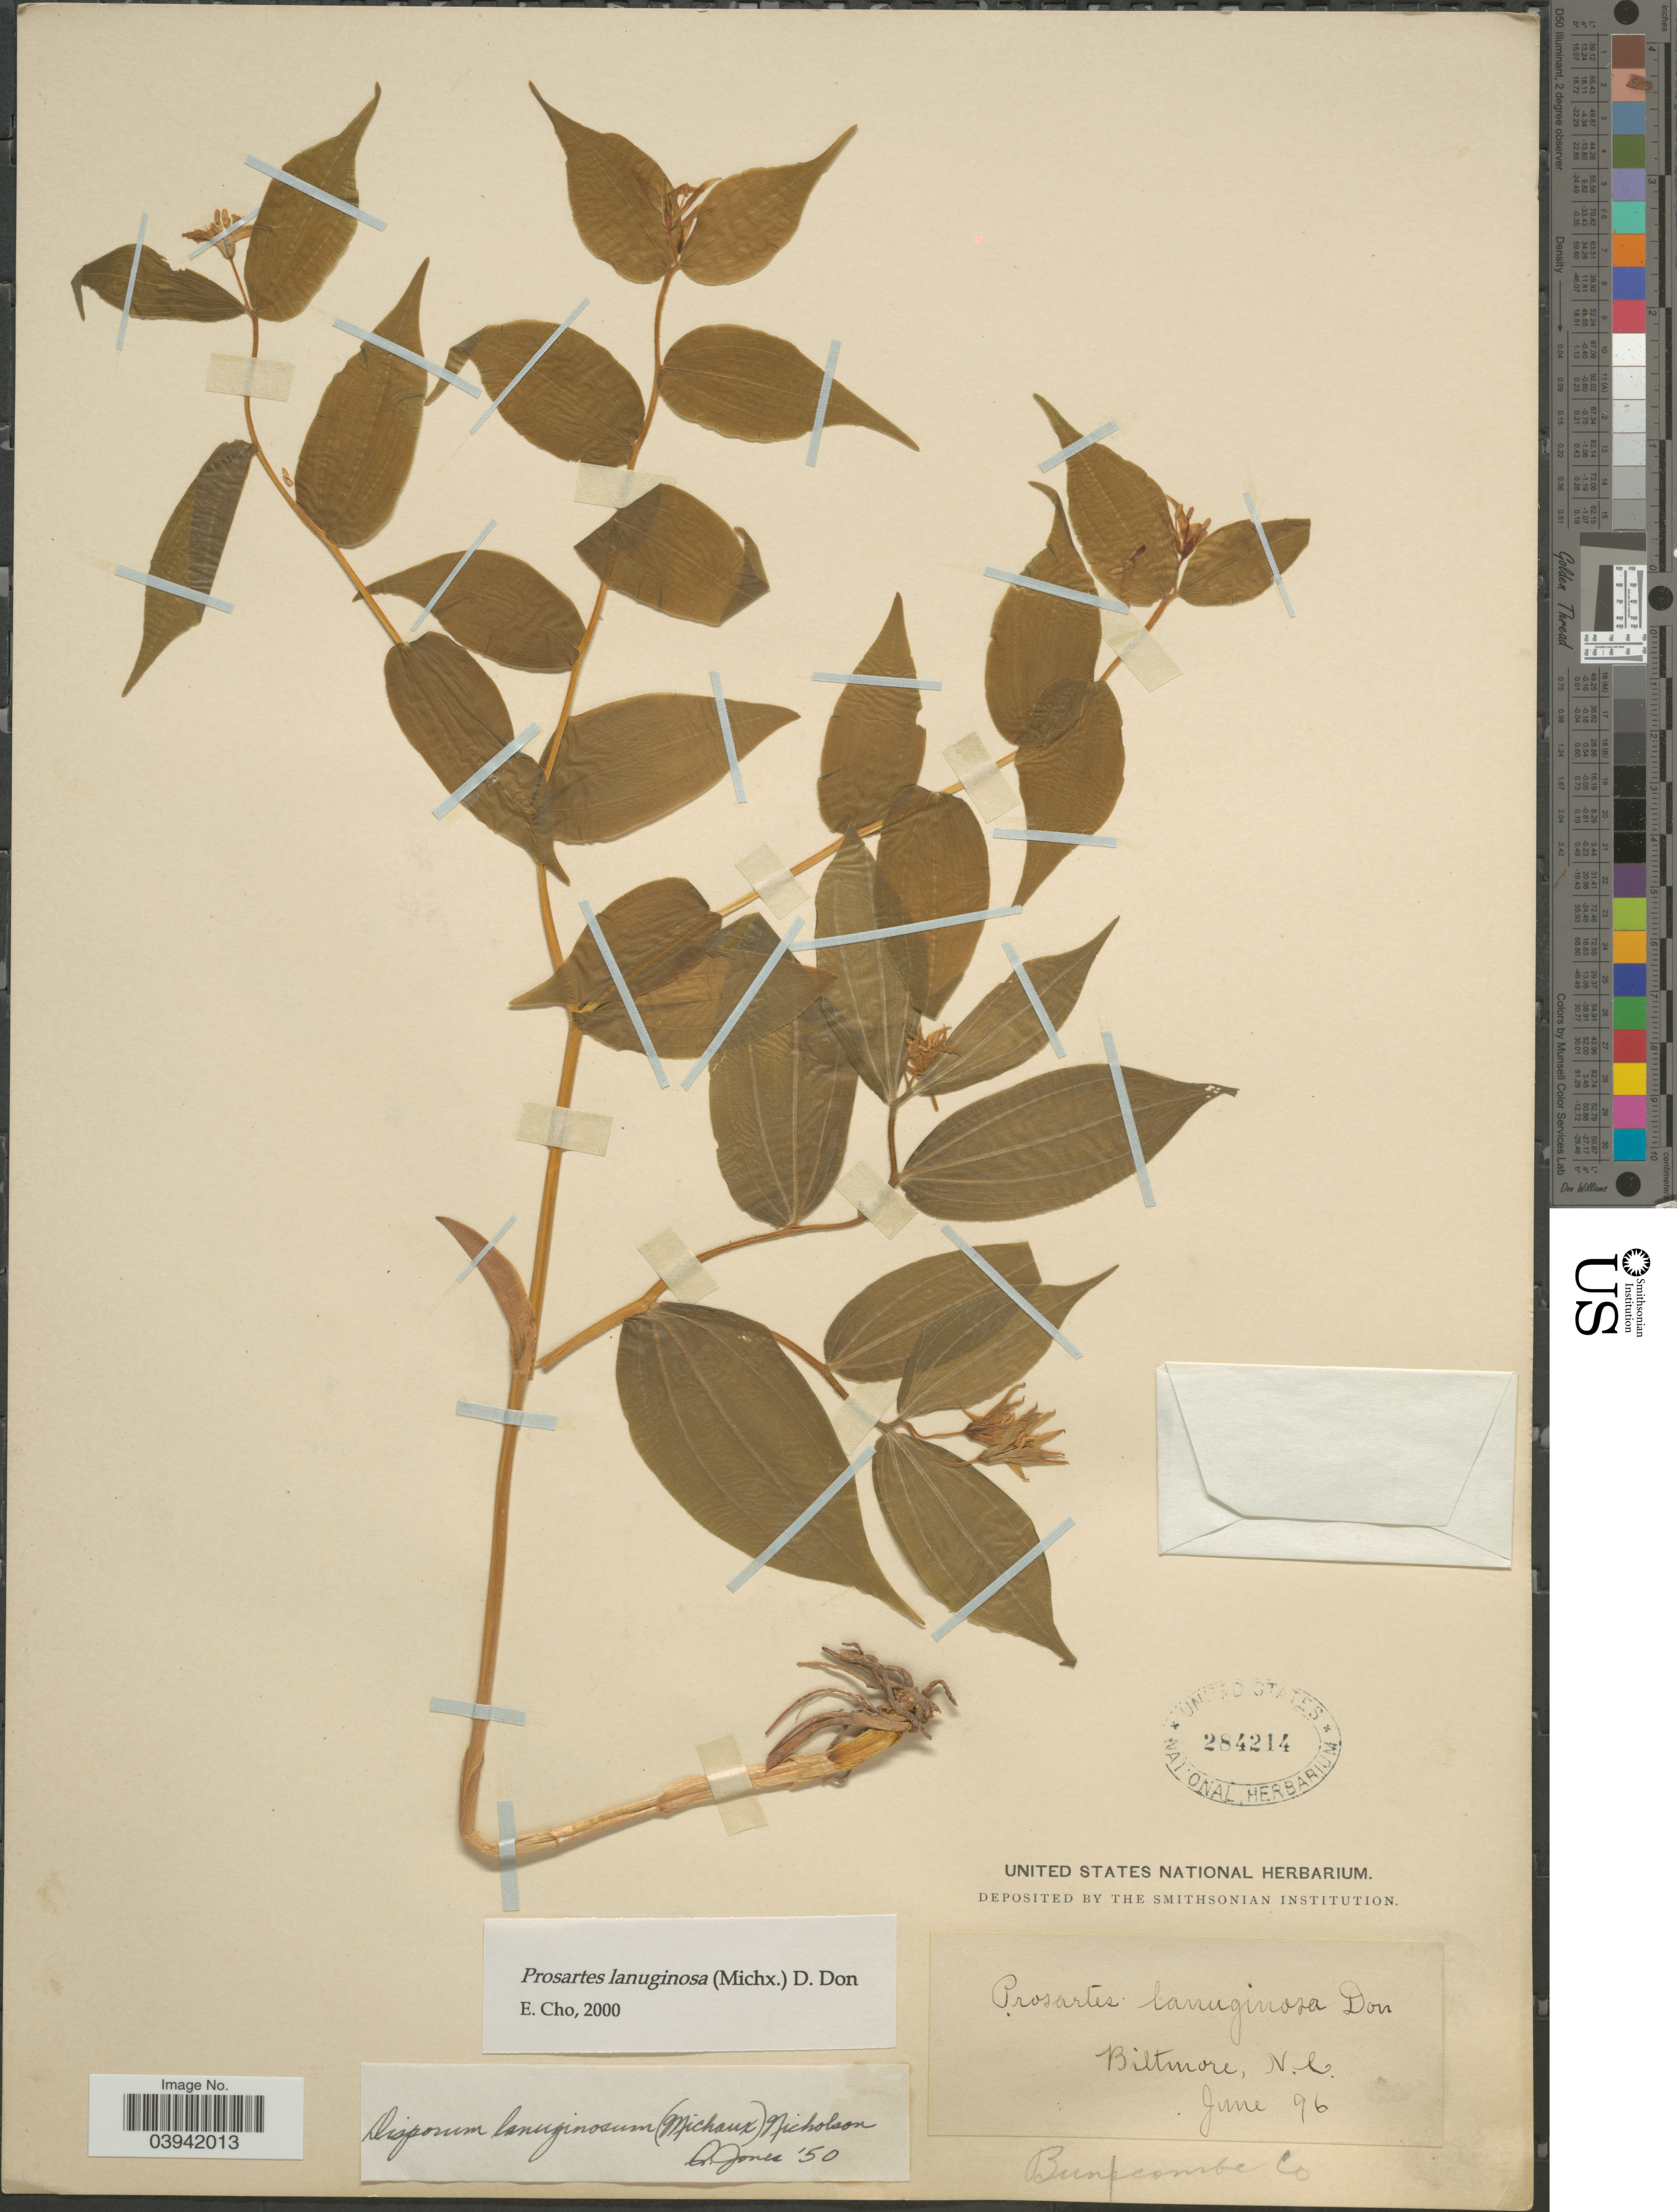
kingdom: Plantae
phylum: Tracheophyta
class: Liliopsida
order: Liliales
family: Liliaceae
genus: Prosartes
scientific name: Prosartes lanuginosa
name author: D. Don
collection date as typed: Transcribed d/m/y: /6/96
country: United States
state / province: North Carolina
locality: Biltmore. Buncombe Co.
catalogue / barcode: US 284214